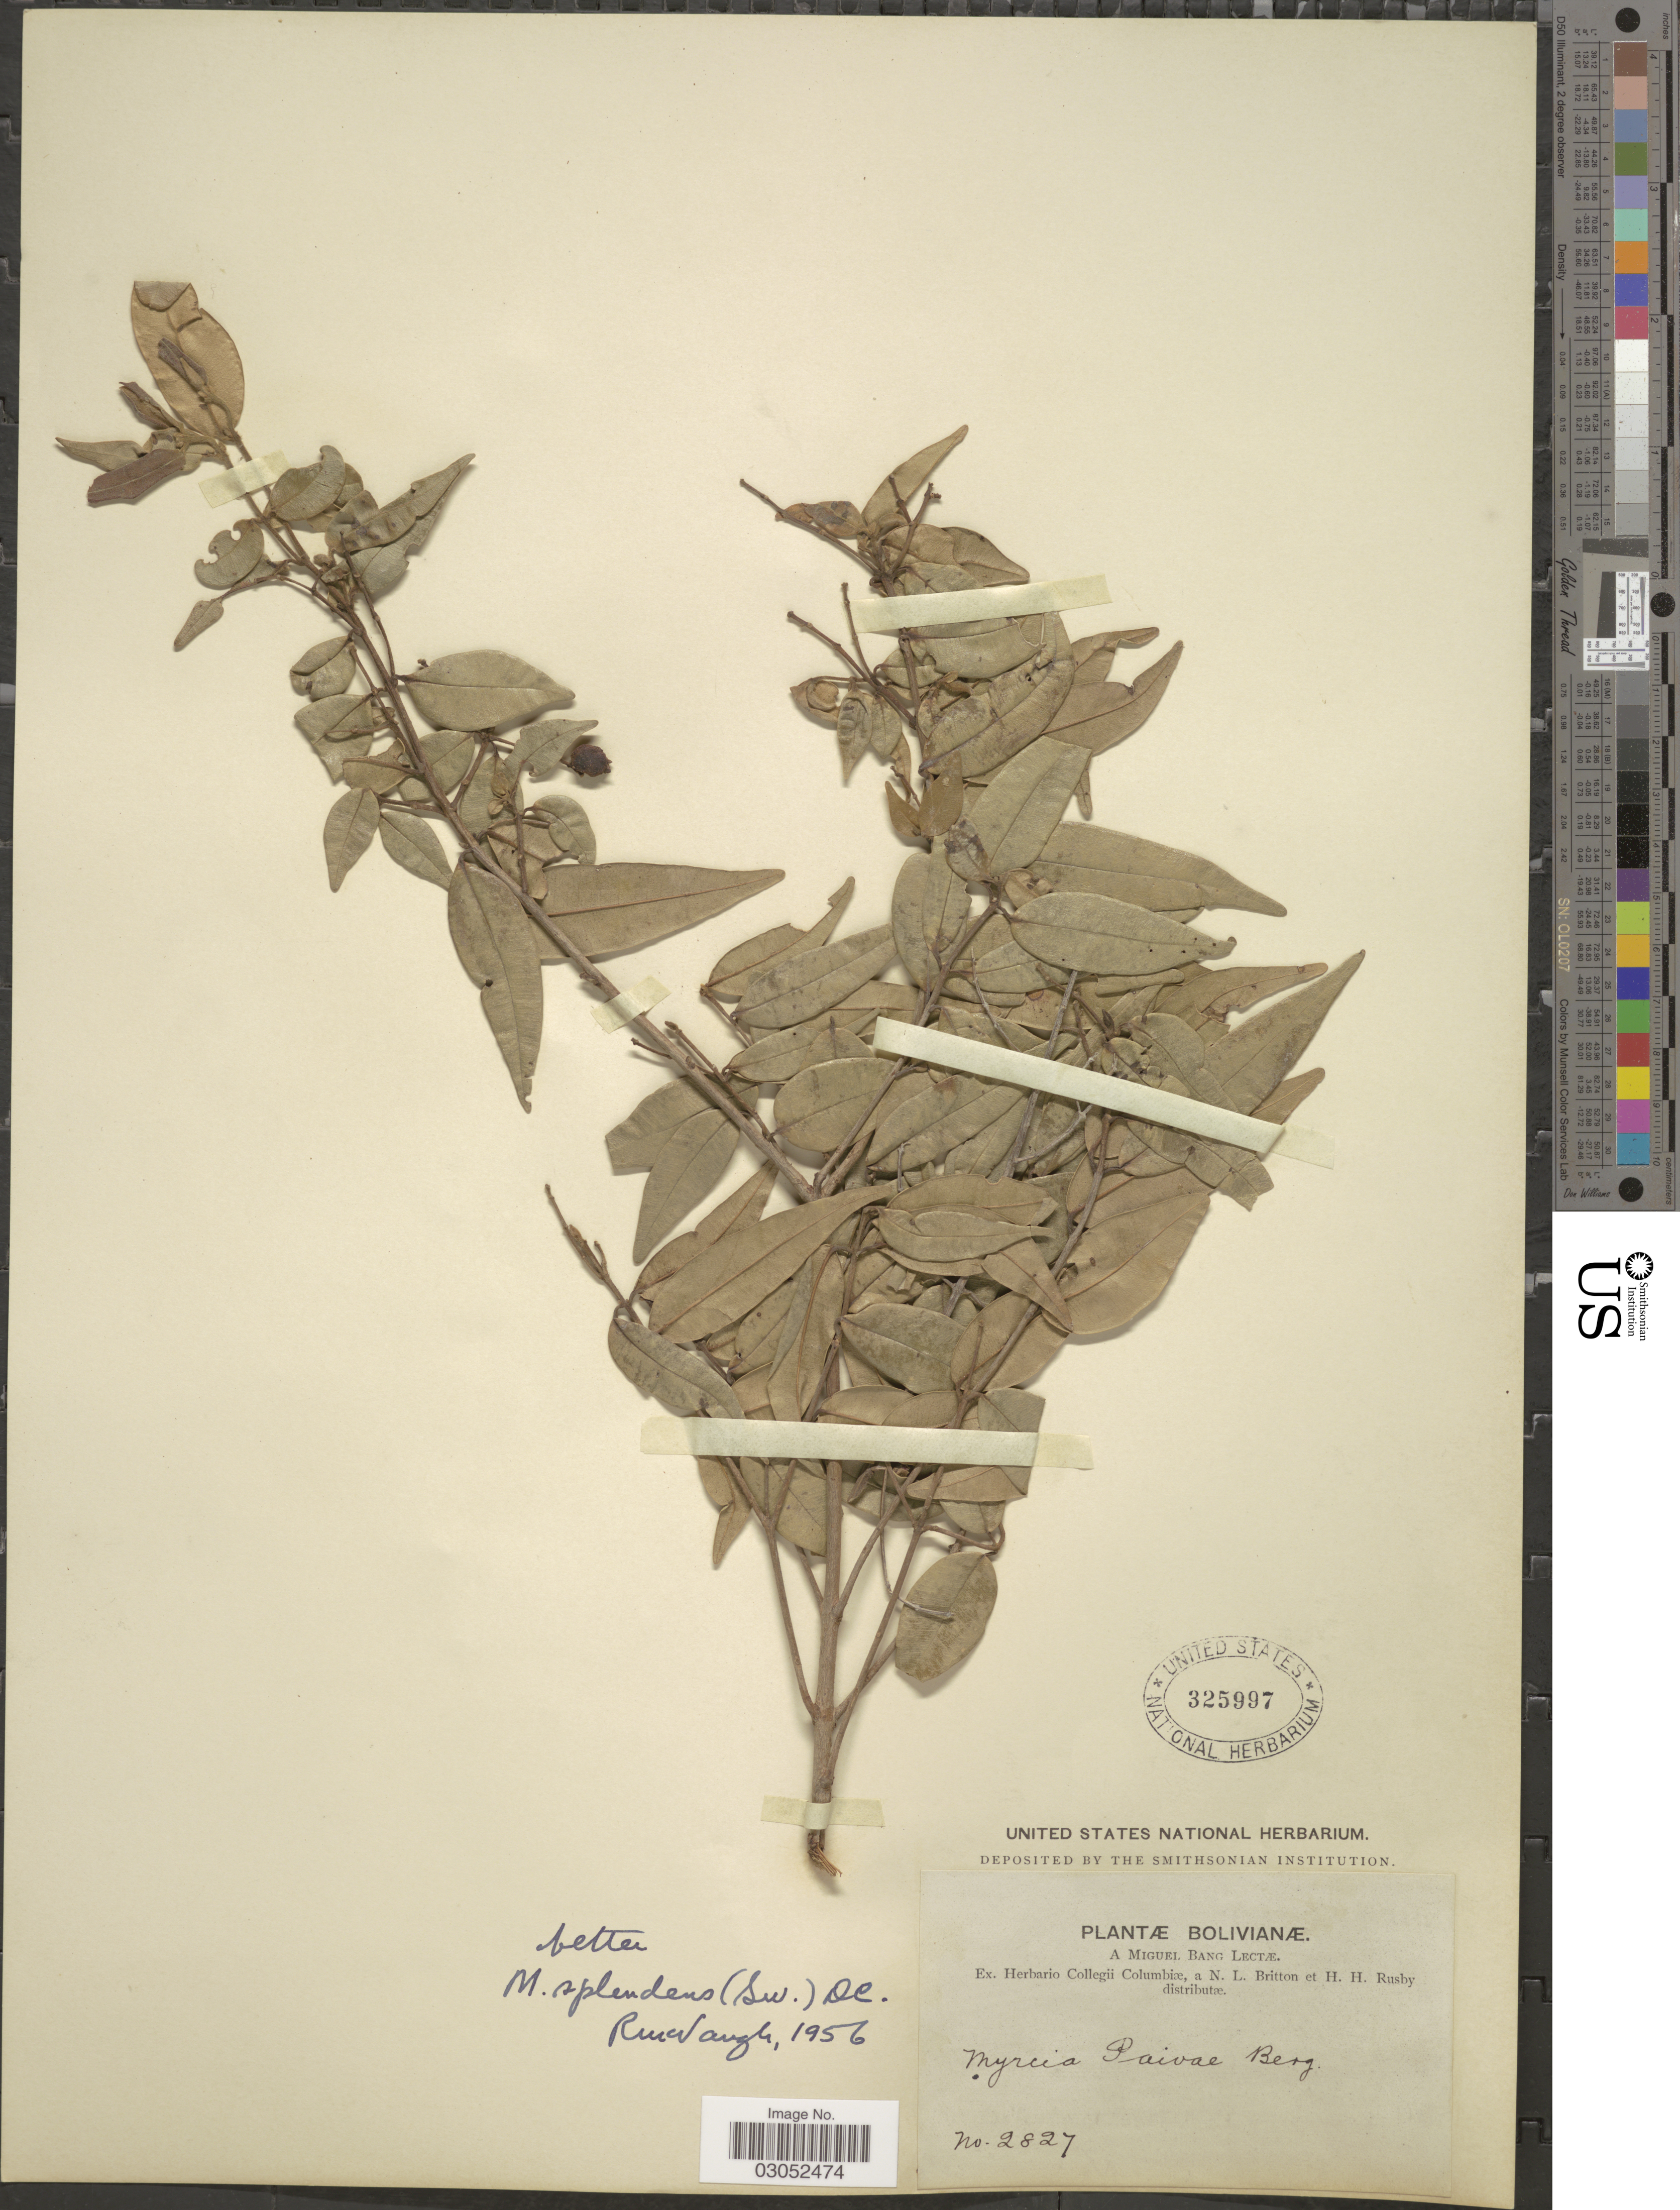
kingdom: Plantae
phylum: Tracheophyta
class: Magnoliopsida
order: Myrtales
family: Myrtaceae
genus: Myrcia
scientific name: Myrcia splendens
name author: (Sw.) DC.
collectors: M. Bang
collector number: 2827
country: Bolivia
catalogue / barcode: US 325997